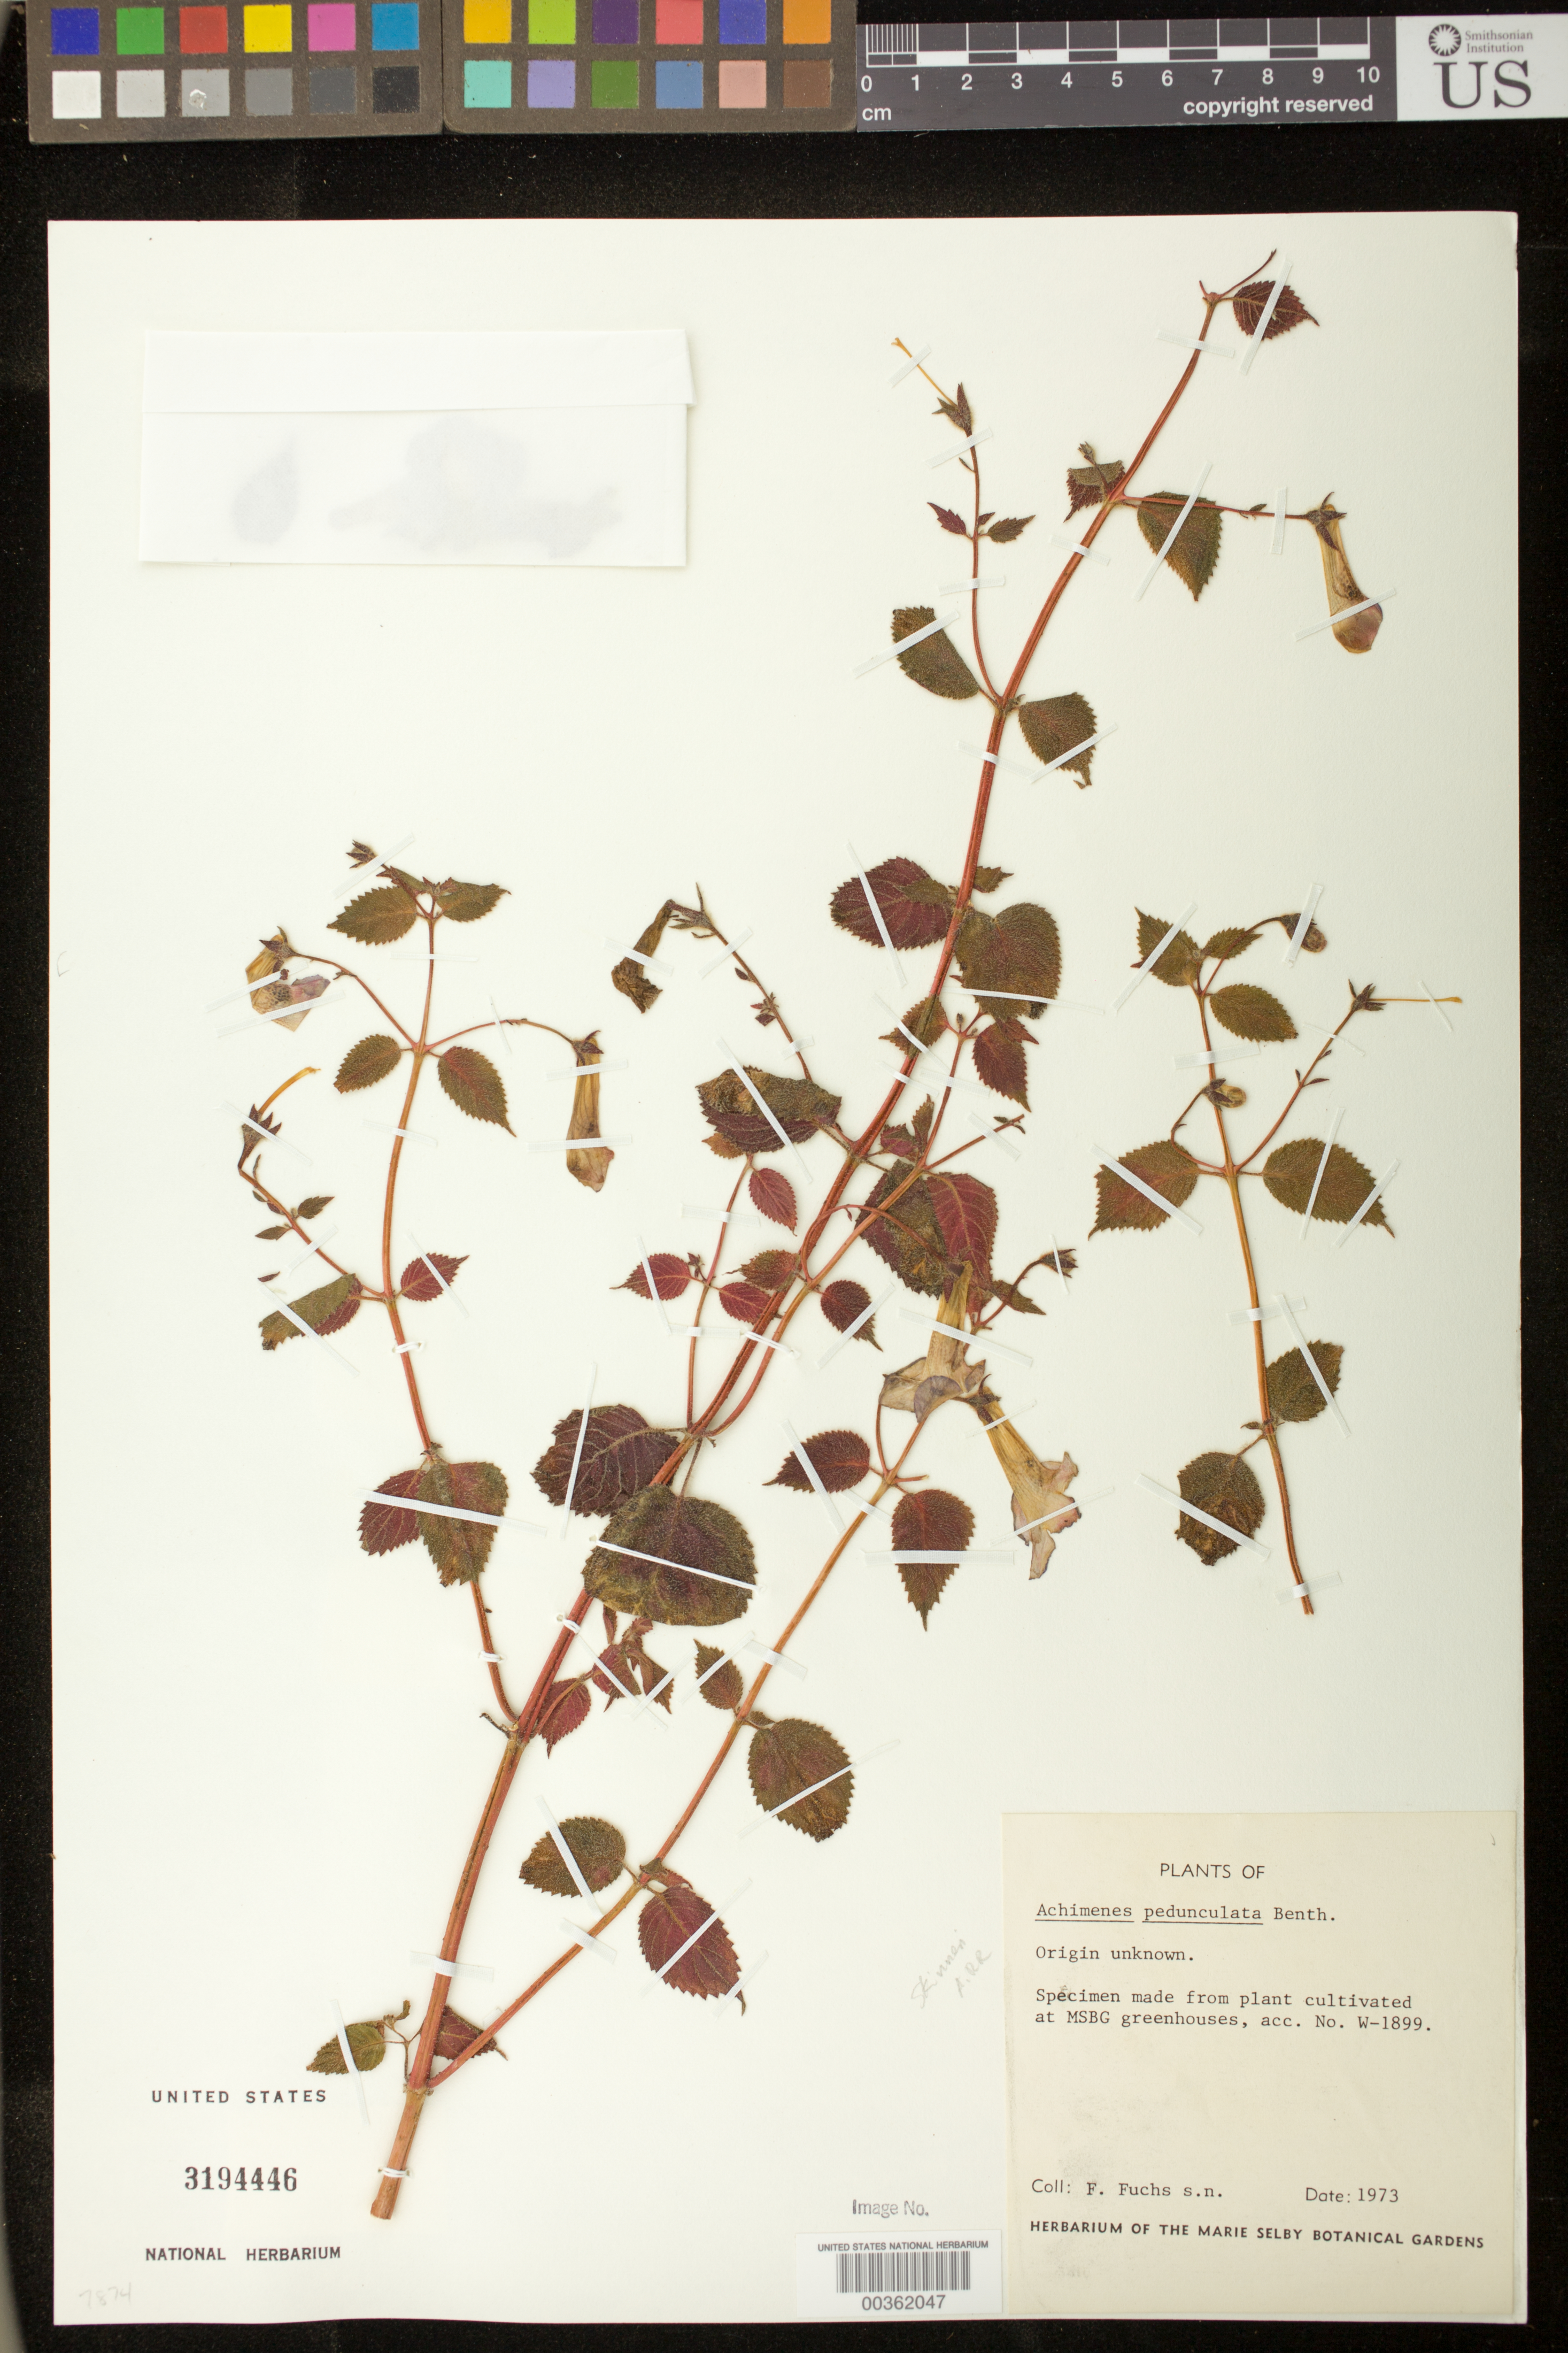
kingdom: Plantae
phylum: Tracheophyta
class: Magnoliopsida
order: Lamiales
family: Gesneriaceae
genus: Achimenes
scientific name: Achimenes pedunculata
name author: Benth.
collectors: F. Fuchs Jr.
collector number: s.n. [W-1899]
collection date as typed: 1973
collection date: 1973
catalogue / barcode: US 3194446